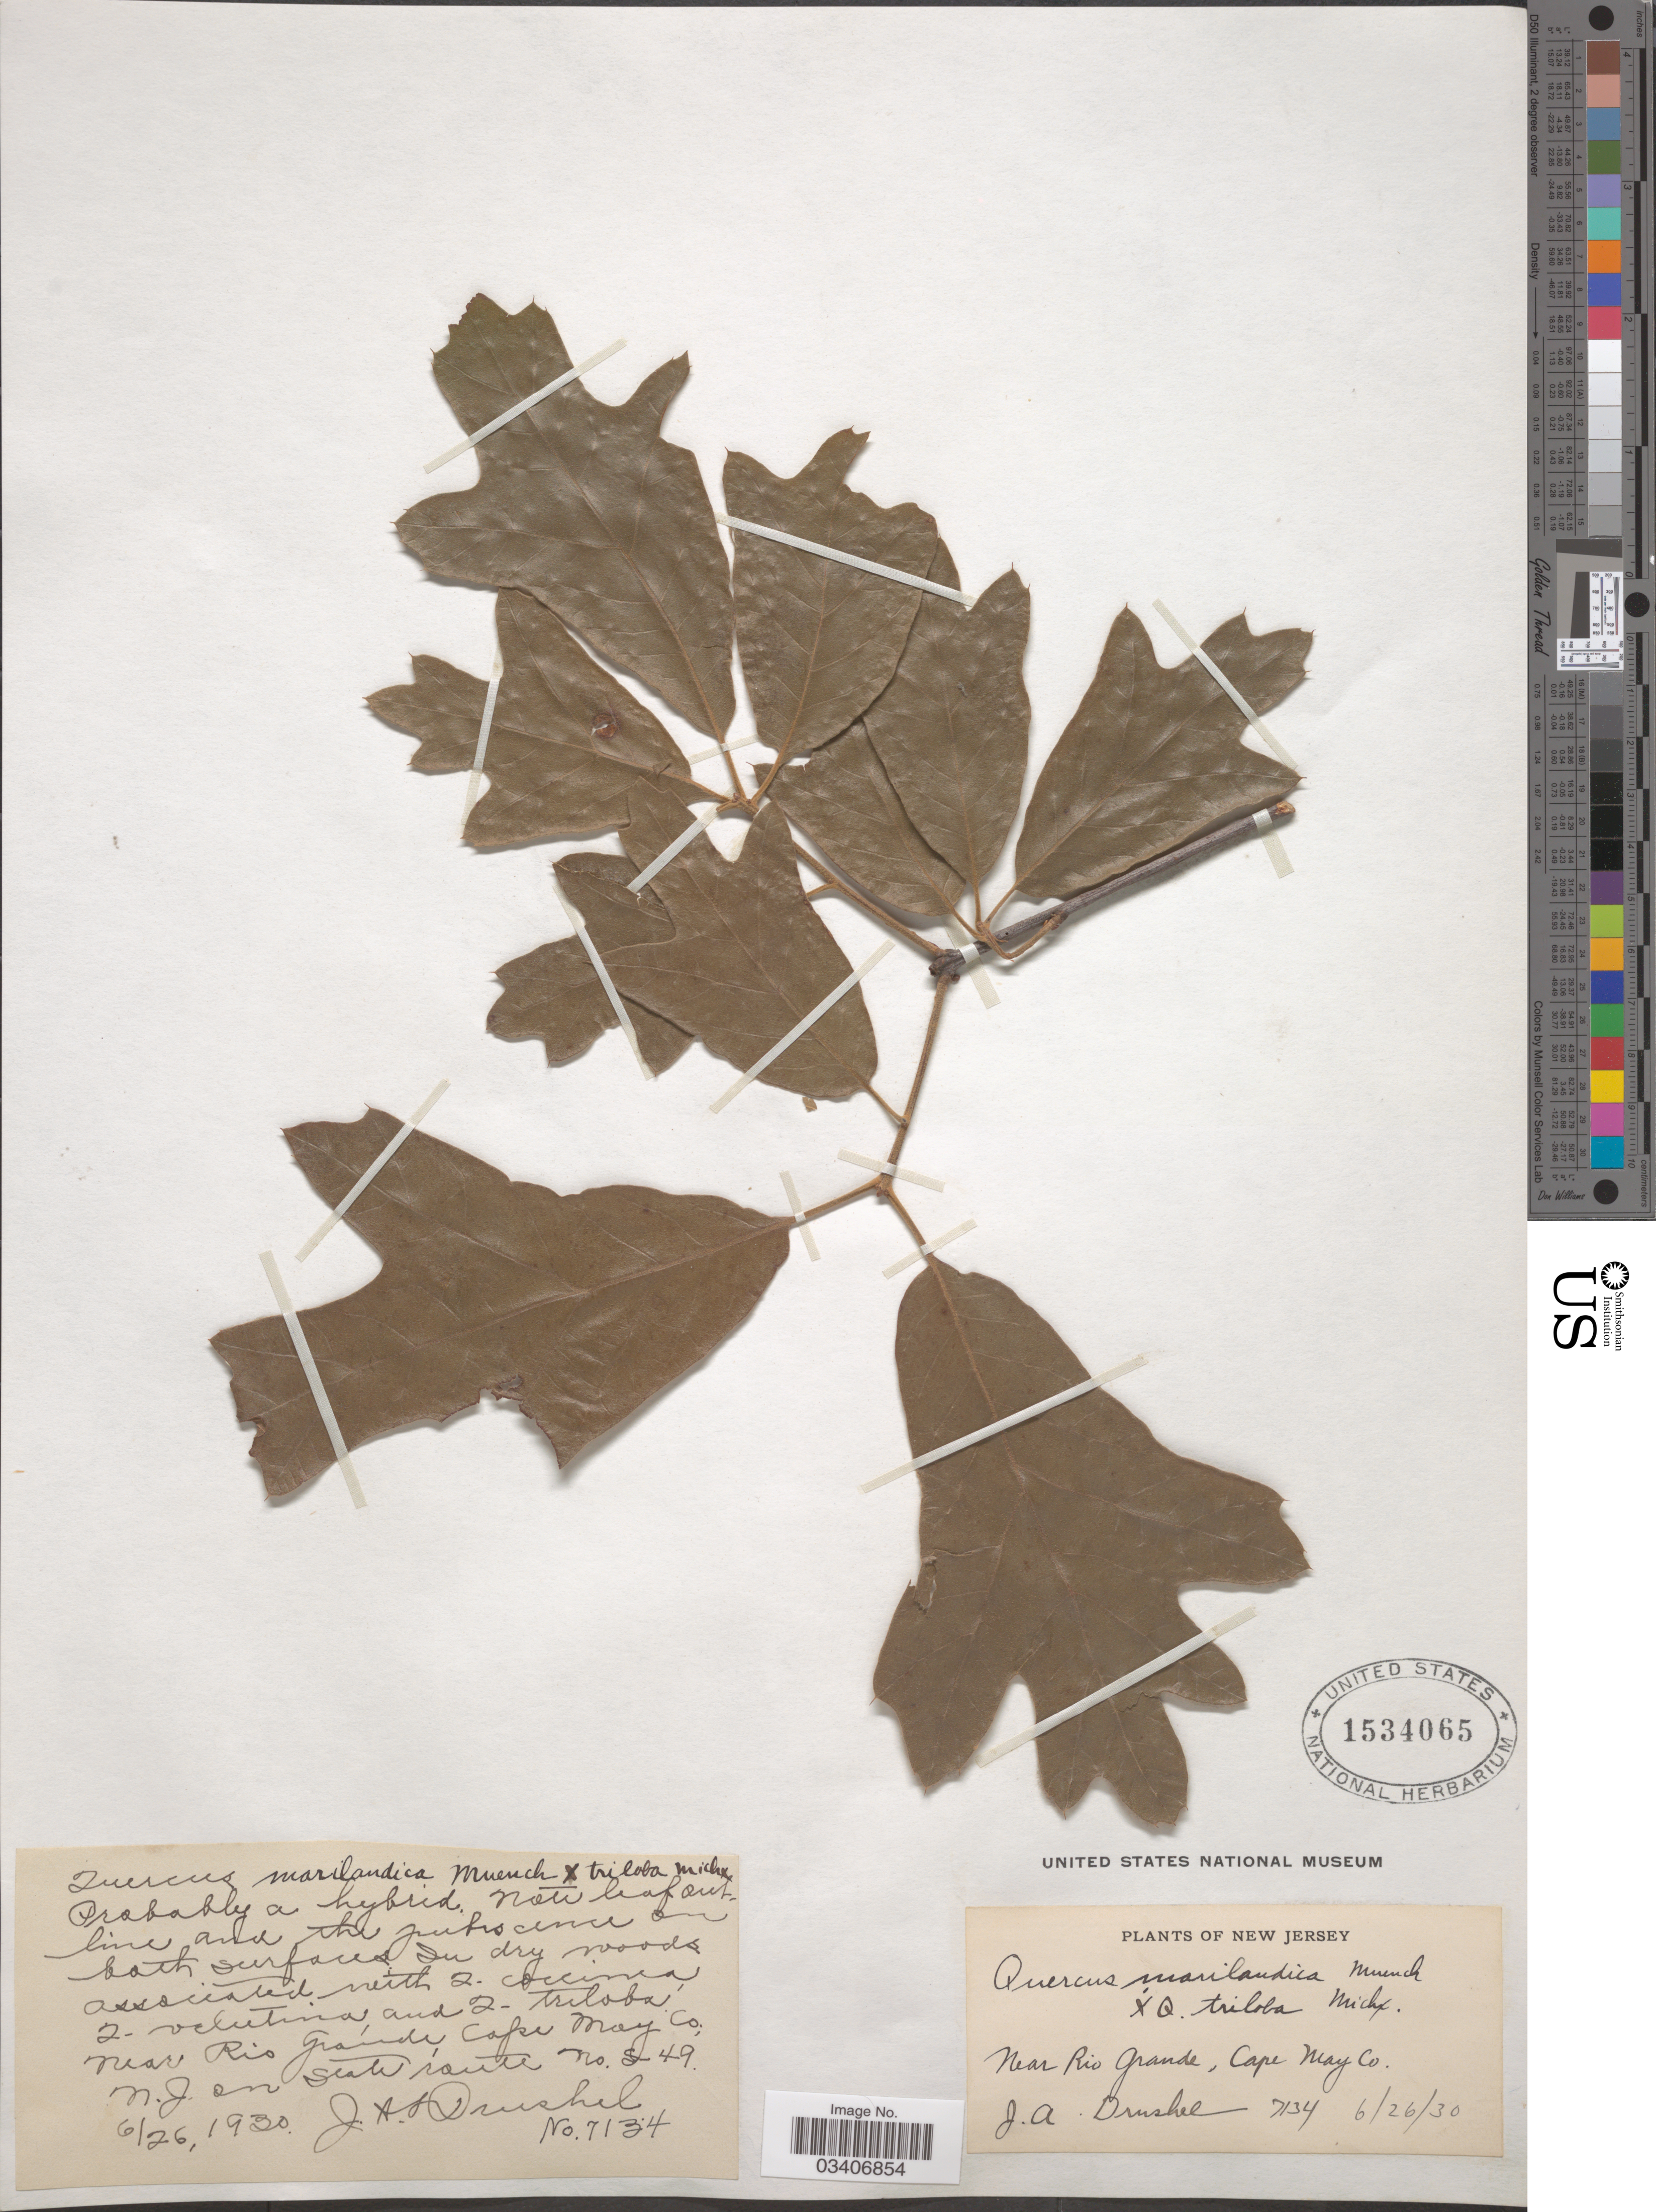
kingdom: Plantae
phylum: Tracheophyta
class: Magnoliopsida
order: Fagales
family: Fagaceae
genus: Quercus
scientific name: Quercus marilandica x Q. triloba Michx.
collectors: J. A. Drushel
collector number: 7134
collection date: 1930-06-26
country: United States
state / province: New Jersey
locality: Near Rio Grande, Cape May Co., on State route No. S-49.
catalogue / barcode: US 1534065